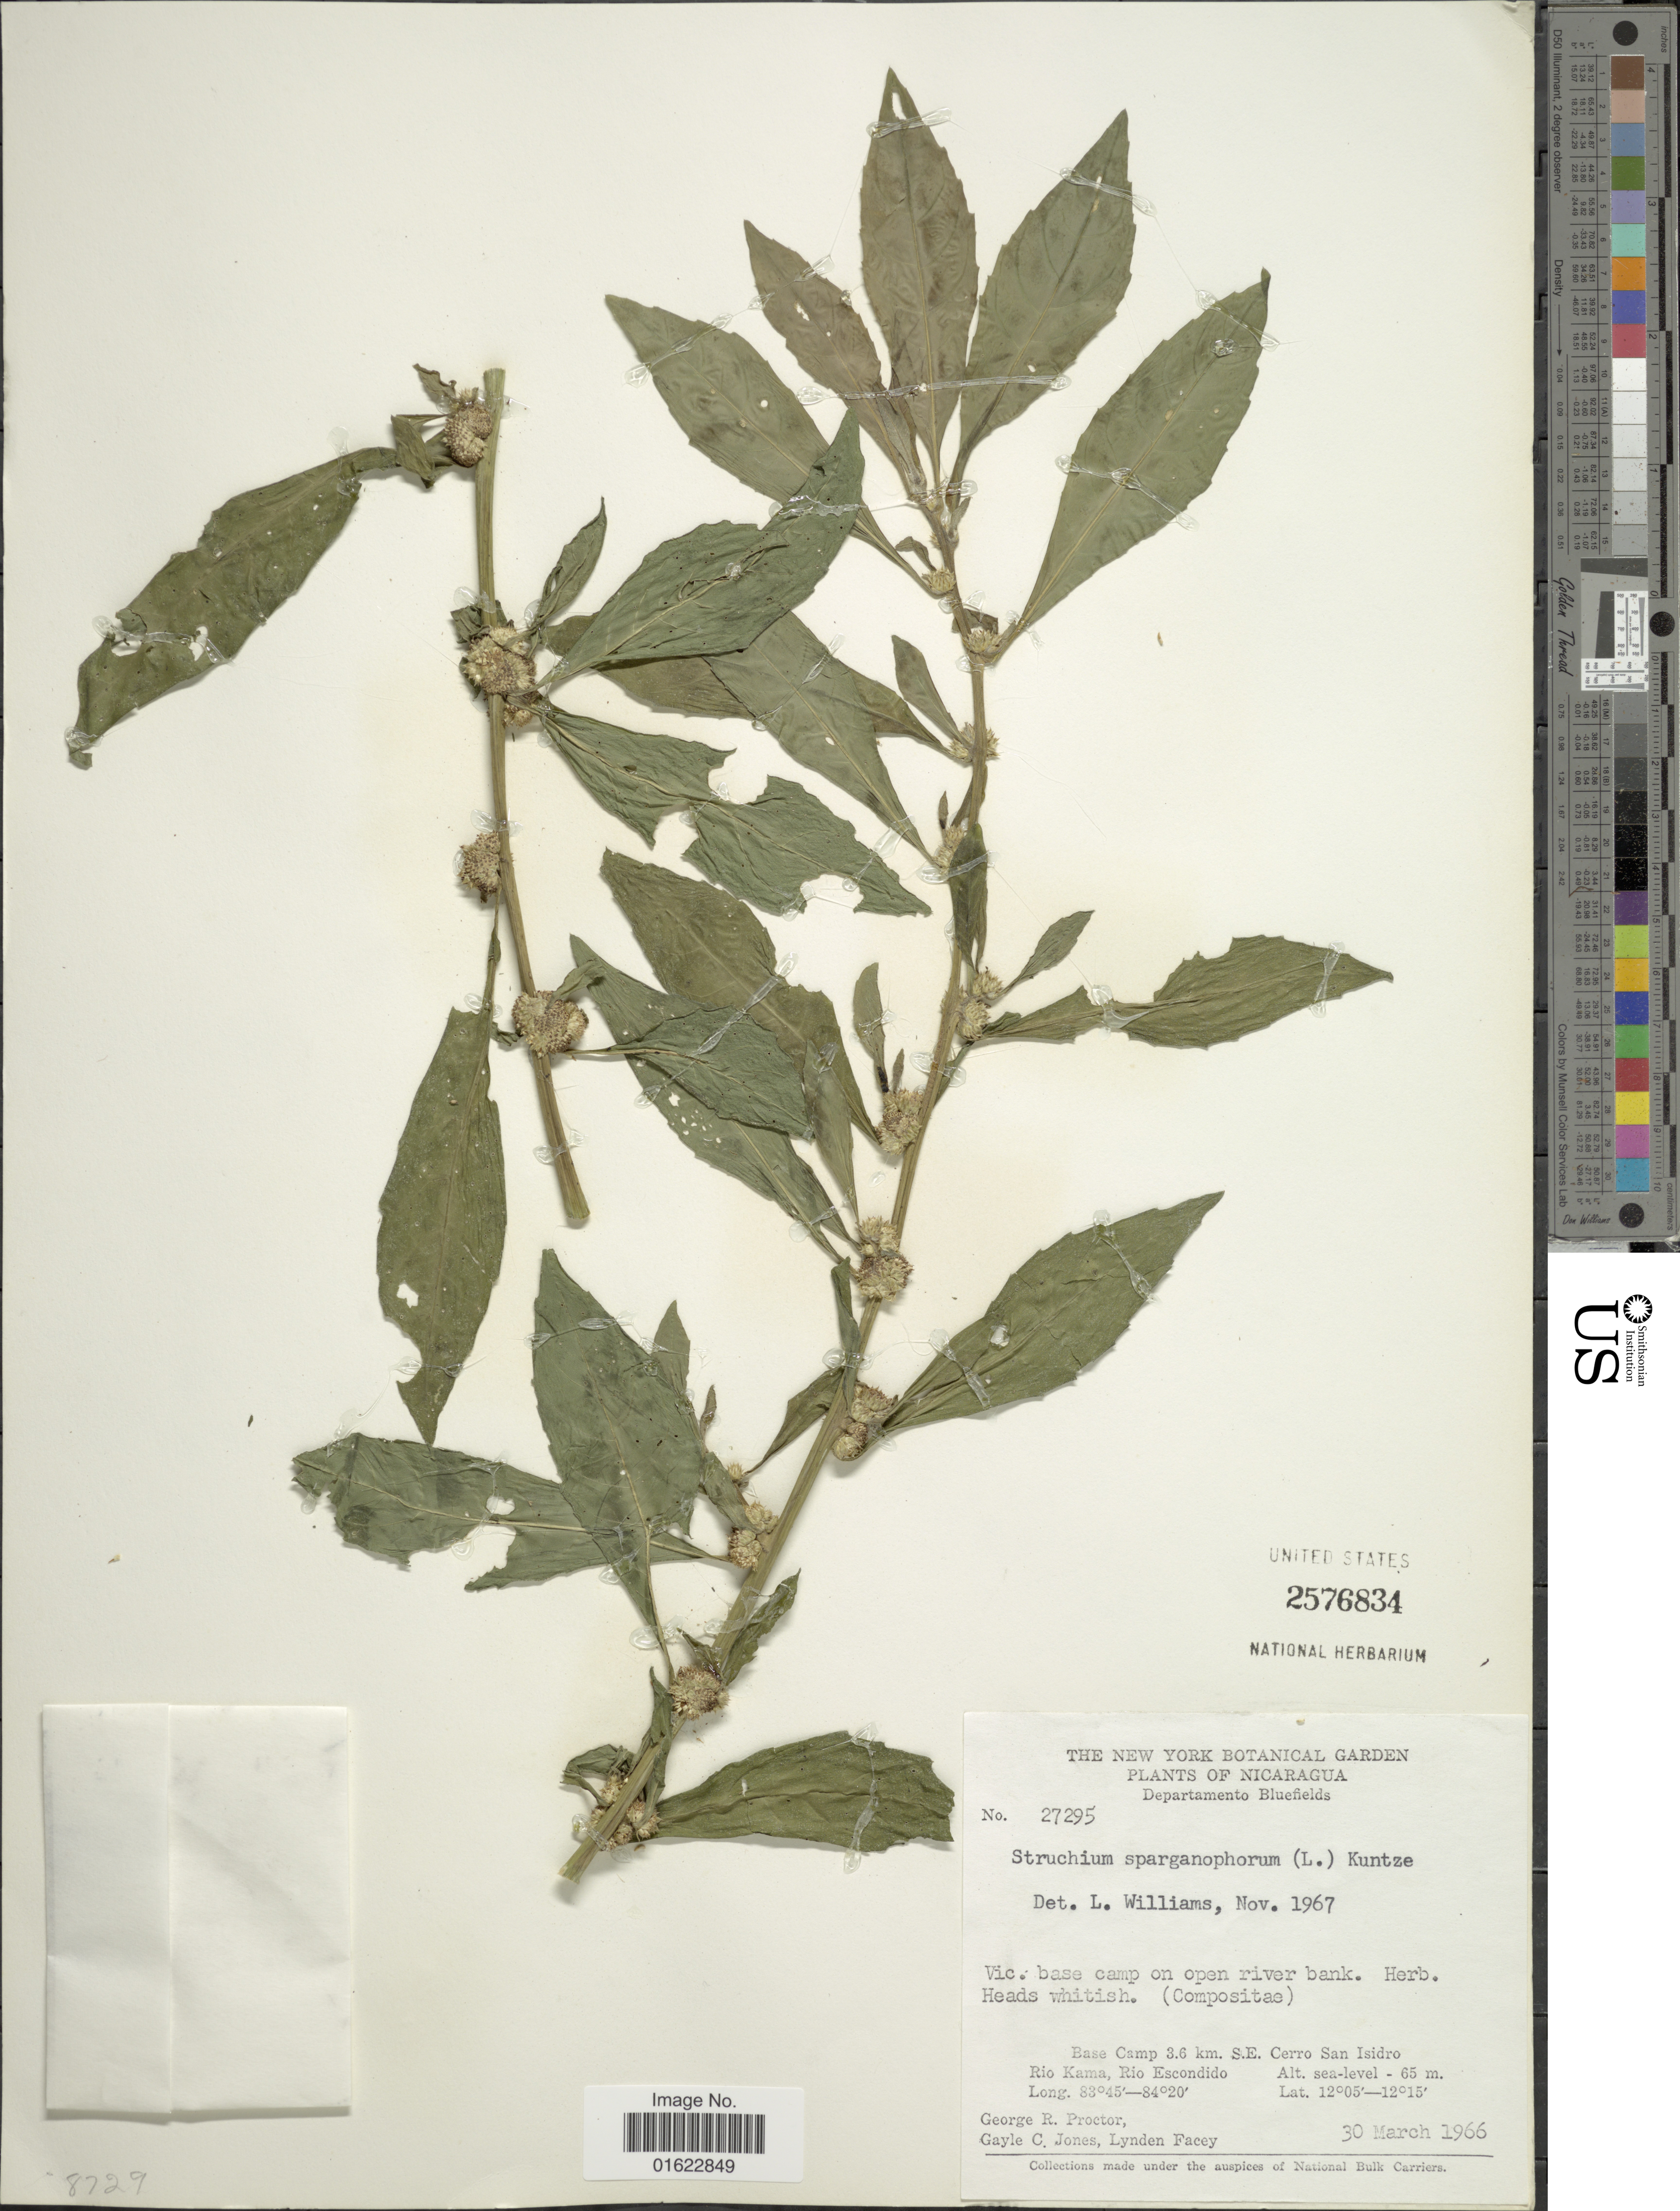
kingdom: Plantae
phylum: Tracheophyta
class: Magnoliopsida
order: Asterales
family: Asteraceae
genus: Struchium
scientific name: Struchium sparganophorum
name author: (L.) Kuntze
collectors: G. R. Proctor, G. C. Jones & L. Facey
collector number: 27295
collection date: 1966-03-30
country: Nicaragua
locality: Nicaragua, Departamento Bluefields. Base Camp 3.6 km, S.E. Cerro San Isidoro Rio Kama, Rio Escondido.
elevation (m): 65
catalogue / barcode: US 2576834